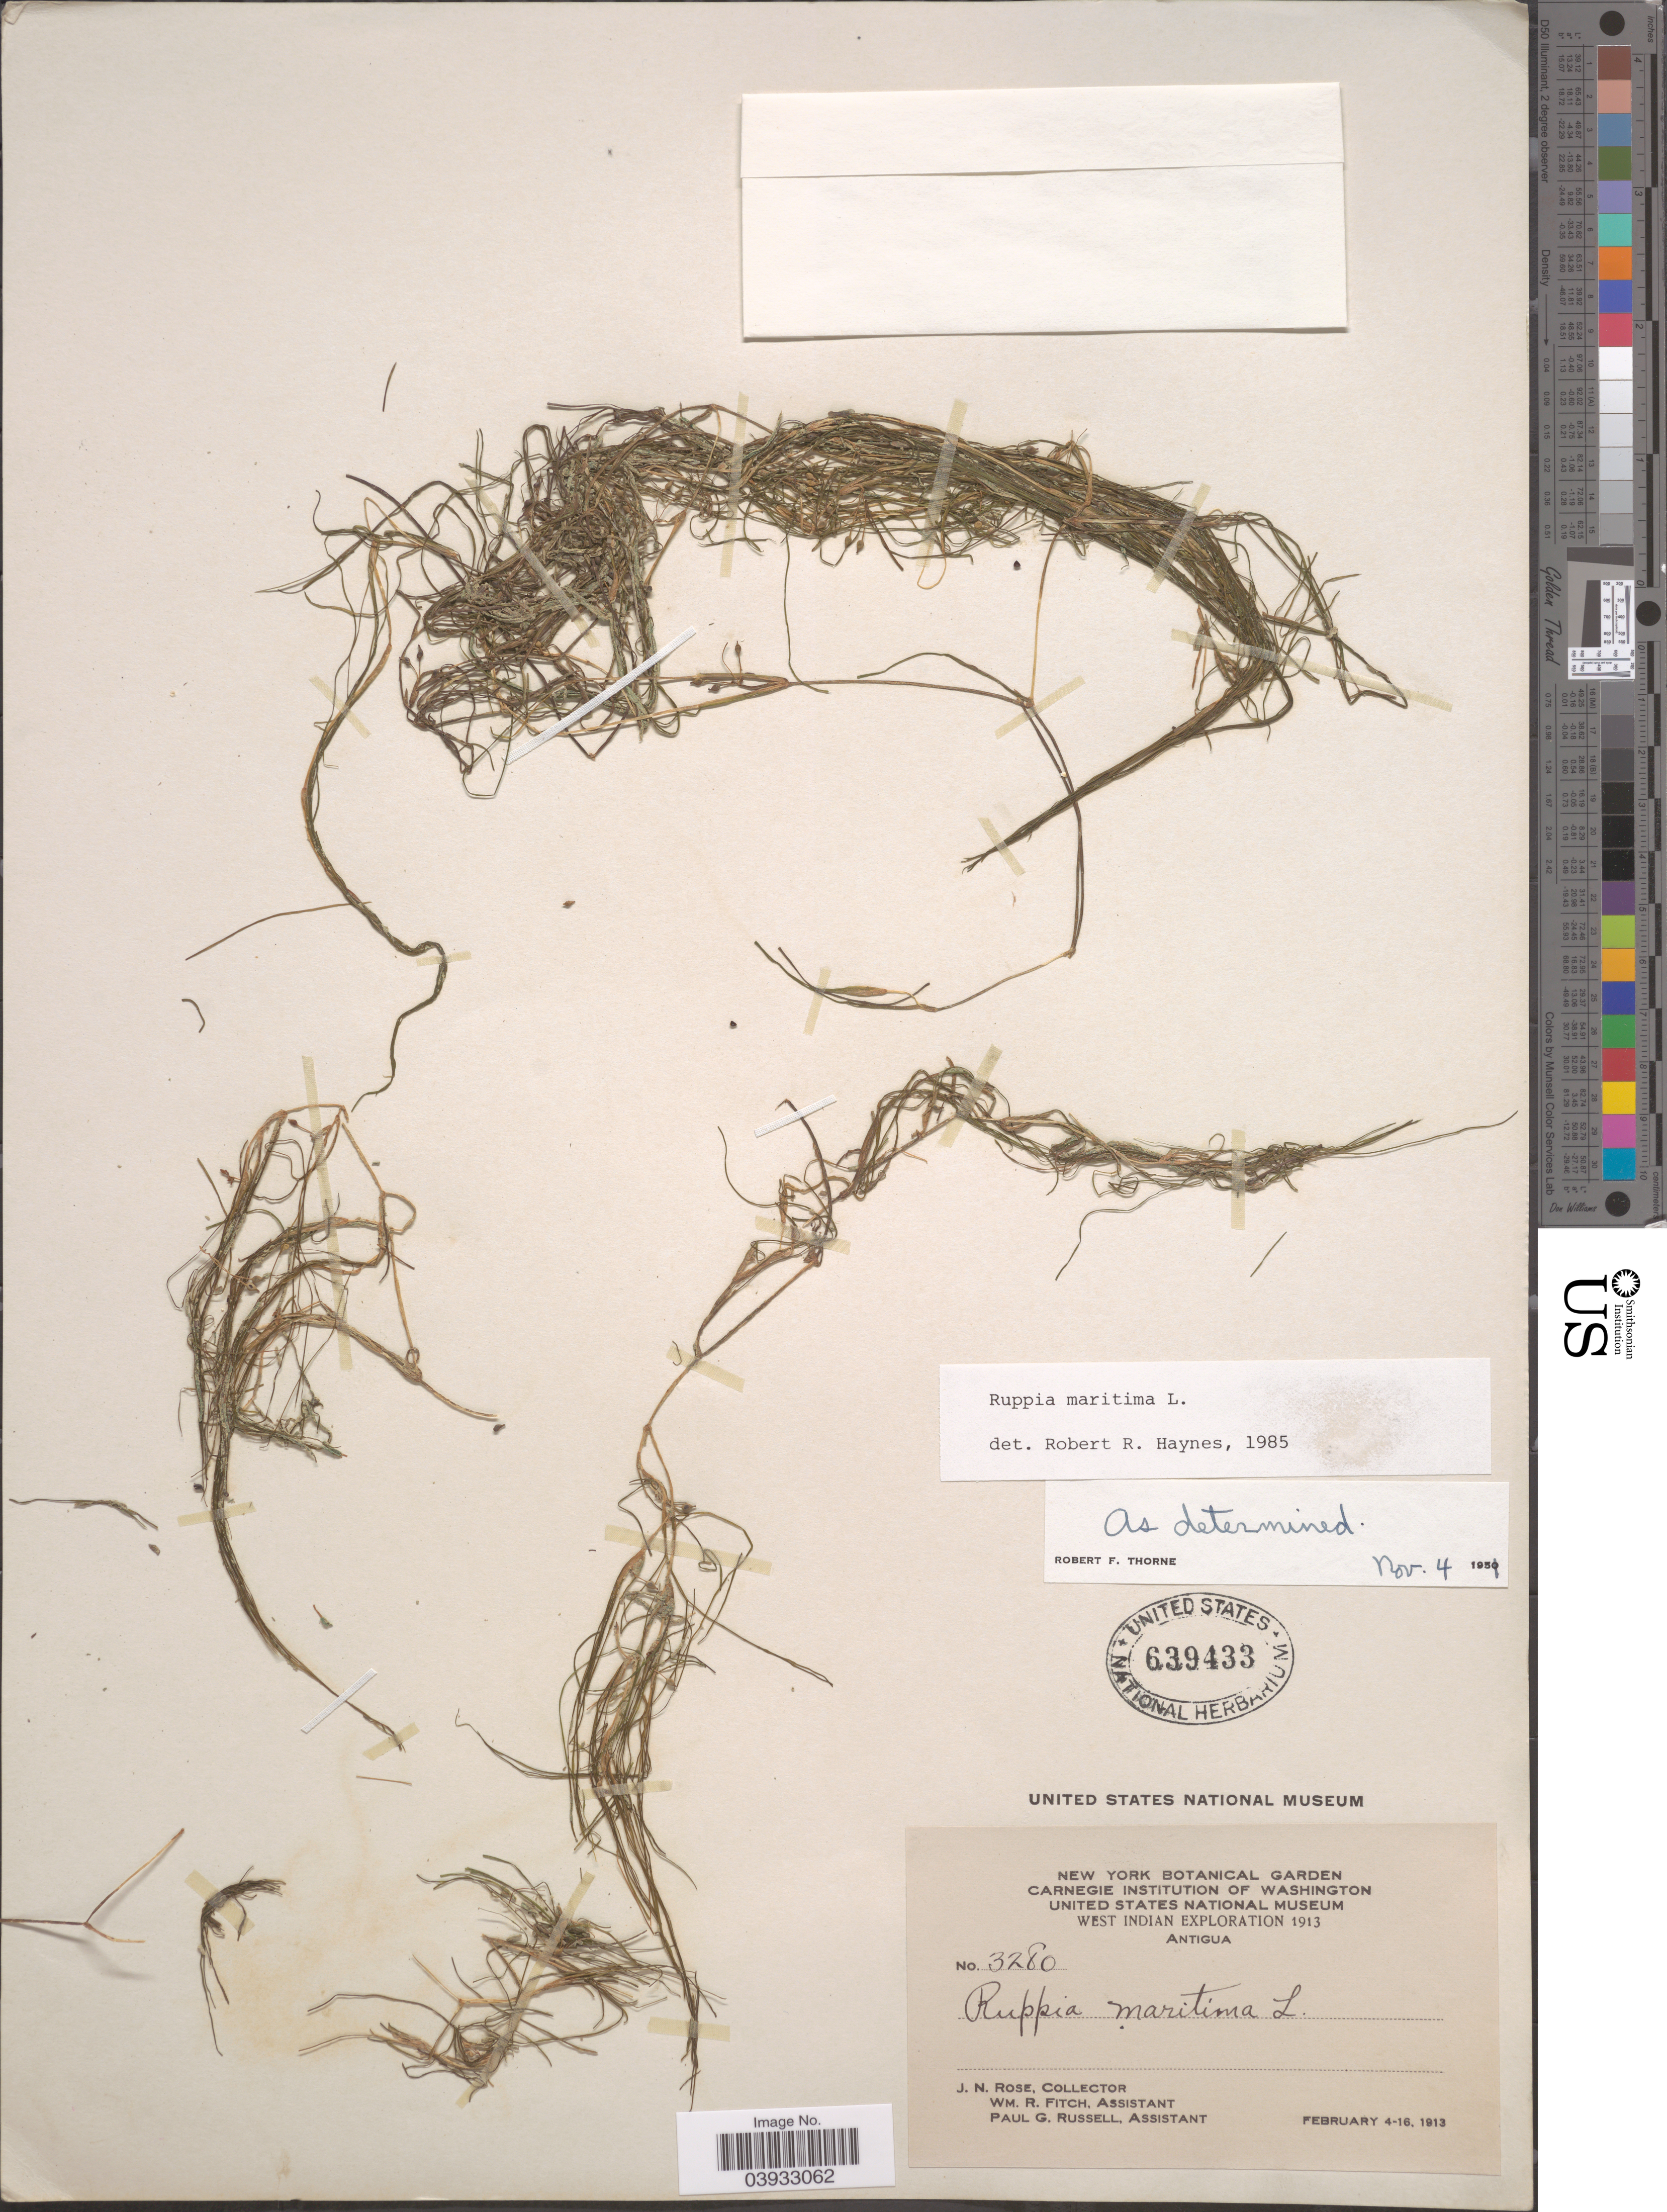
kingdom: Plantae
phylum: Tracheophyta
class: Liliopsida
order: Alismatales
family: Ruppiaceae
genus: Ruppia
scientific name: Ruppia maritima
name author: L.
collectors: J. N. Rose, W. R. Fitch & P. G. Russell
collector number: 3280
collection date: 1913-02-04/1913-02-16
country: Antigua and Barbuda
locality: Antigua.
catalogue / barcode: US 639433